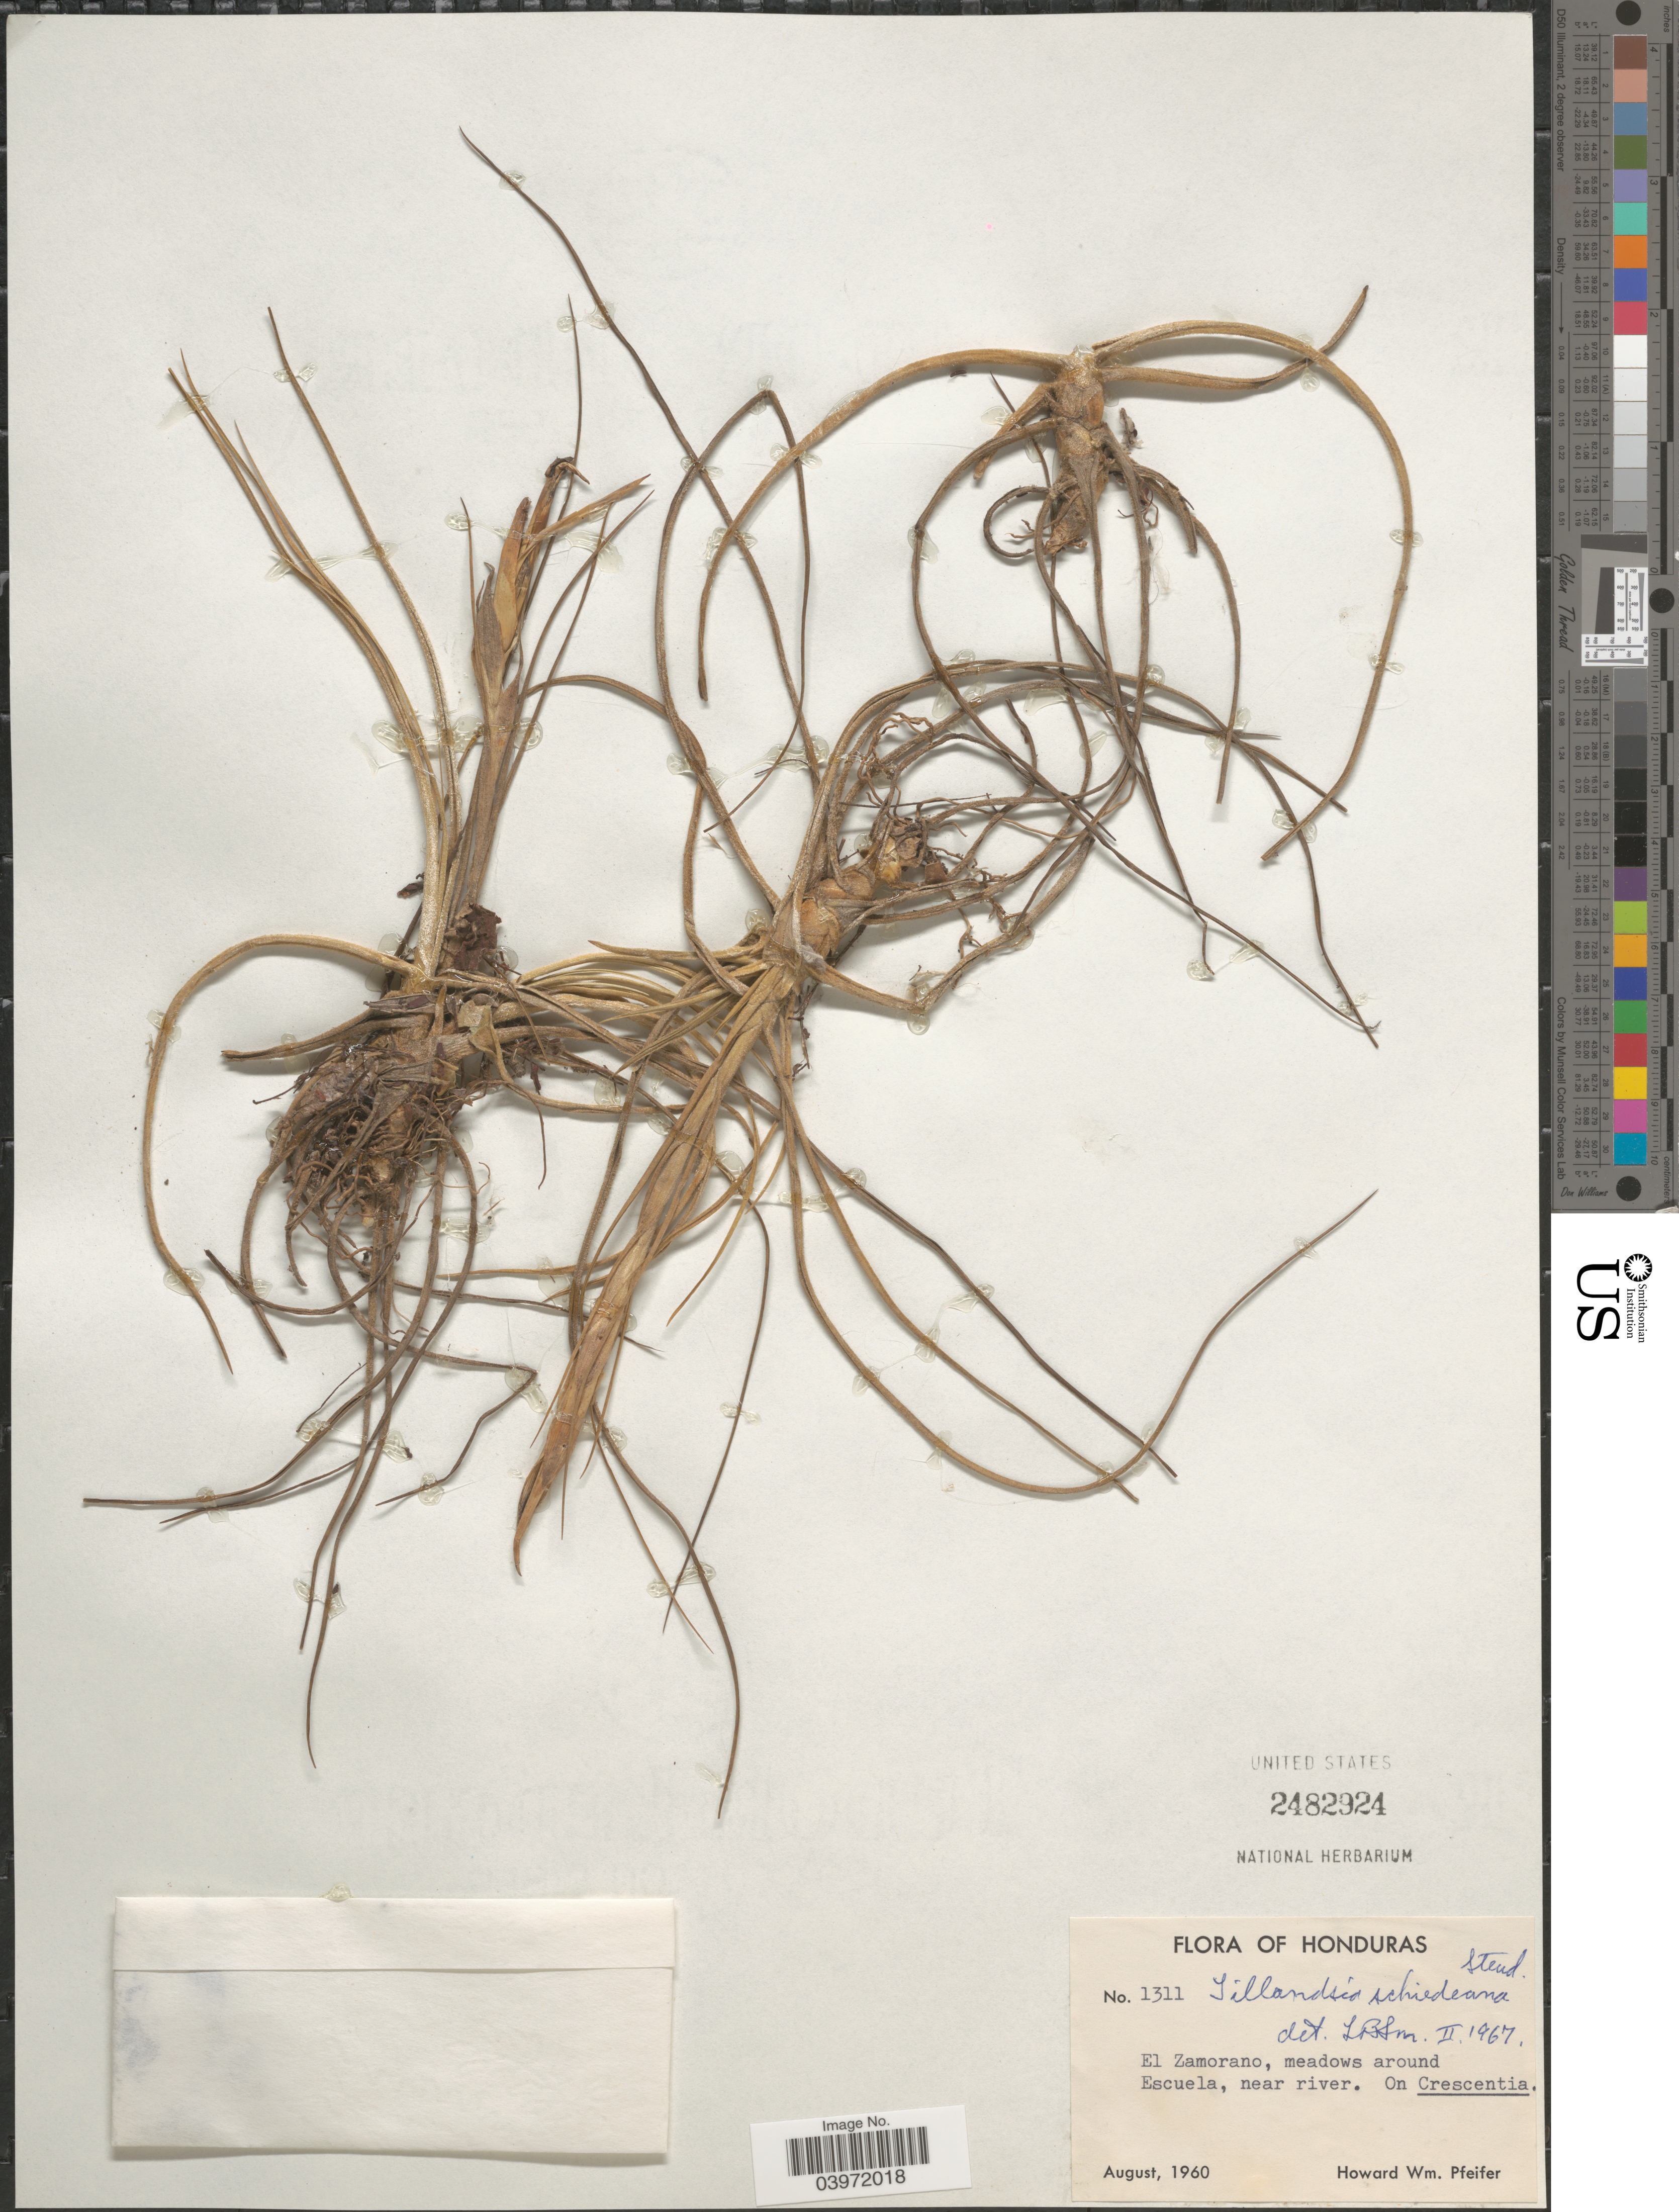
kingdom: Plantae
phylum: Tracheophyta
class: Liliopsida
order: Poales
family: Bromeliaceae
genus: Tillandsia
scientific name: Tillandsia schiedeana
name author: Steud.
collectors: H. W. Pfeifer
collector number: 1311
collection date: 1960-08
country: Honduras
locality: El Zamorano, meadows around Escuela, near river.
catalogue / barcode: US 2482924